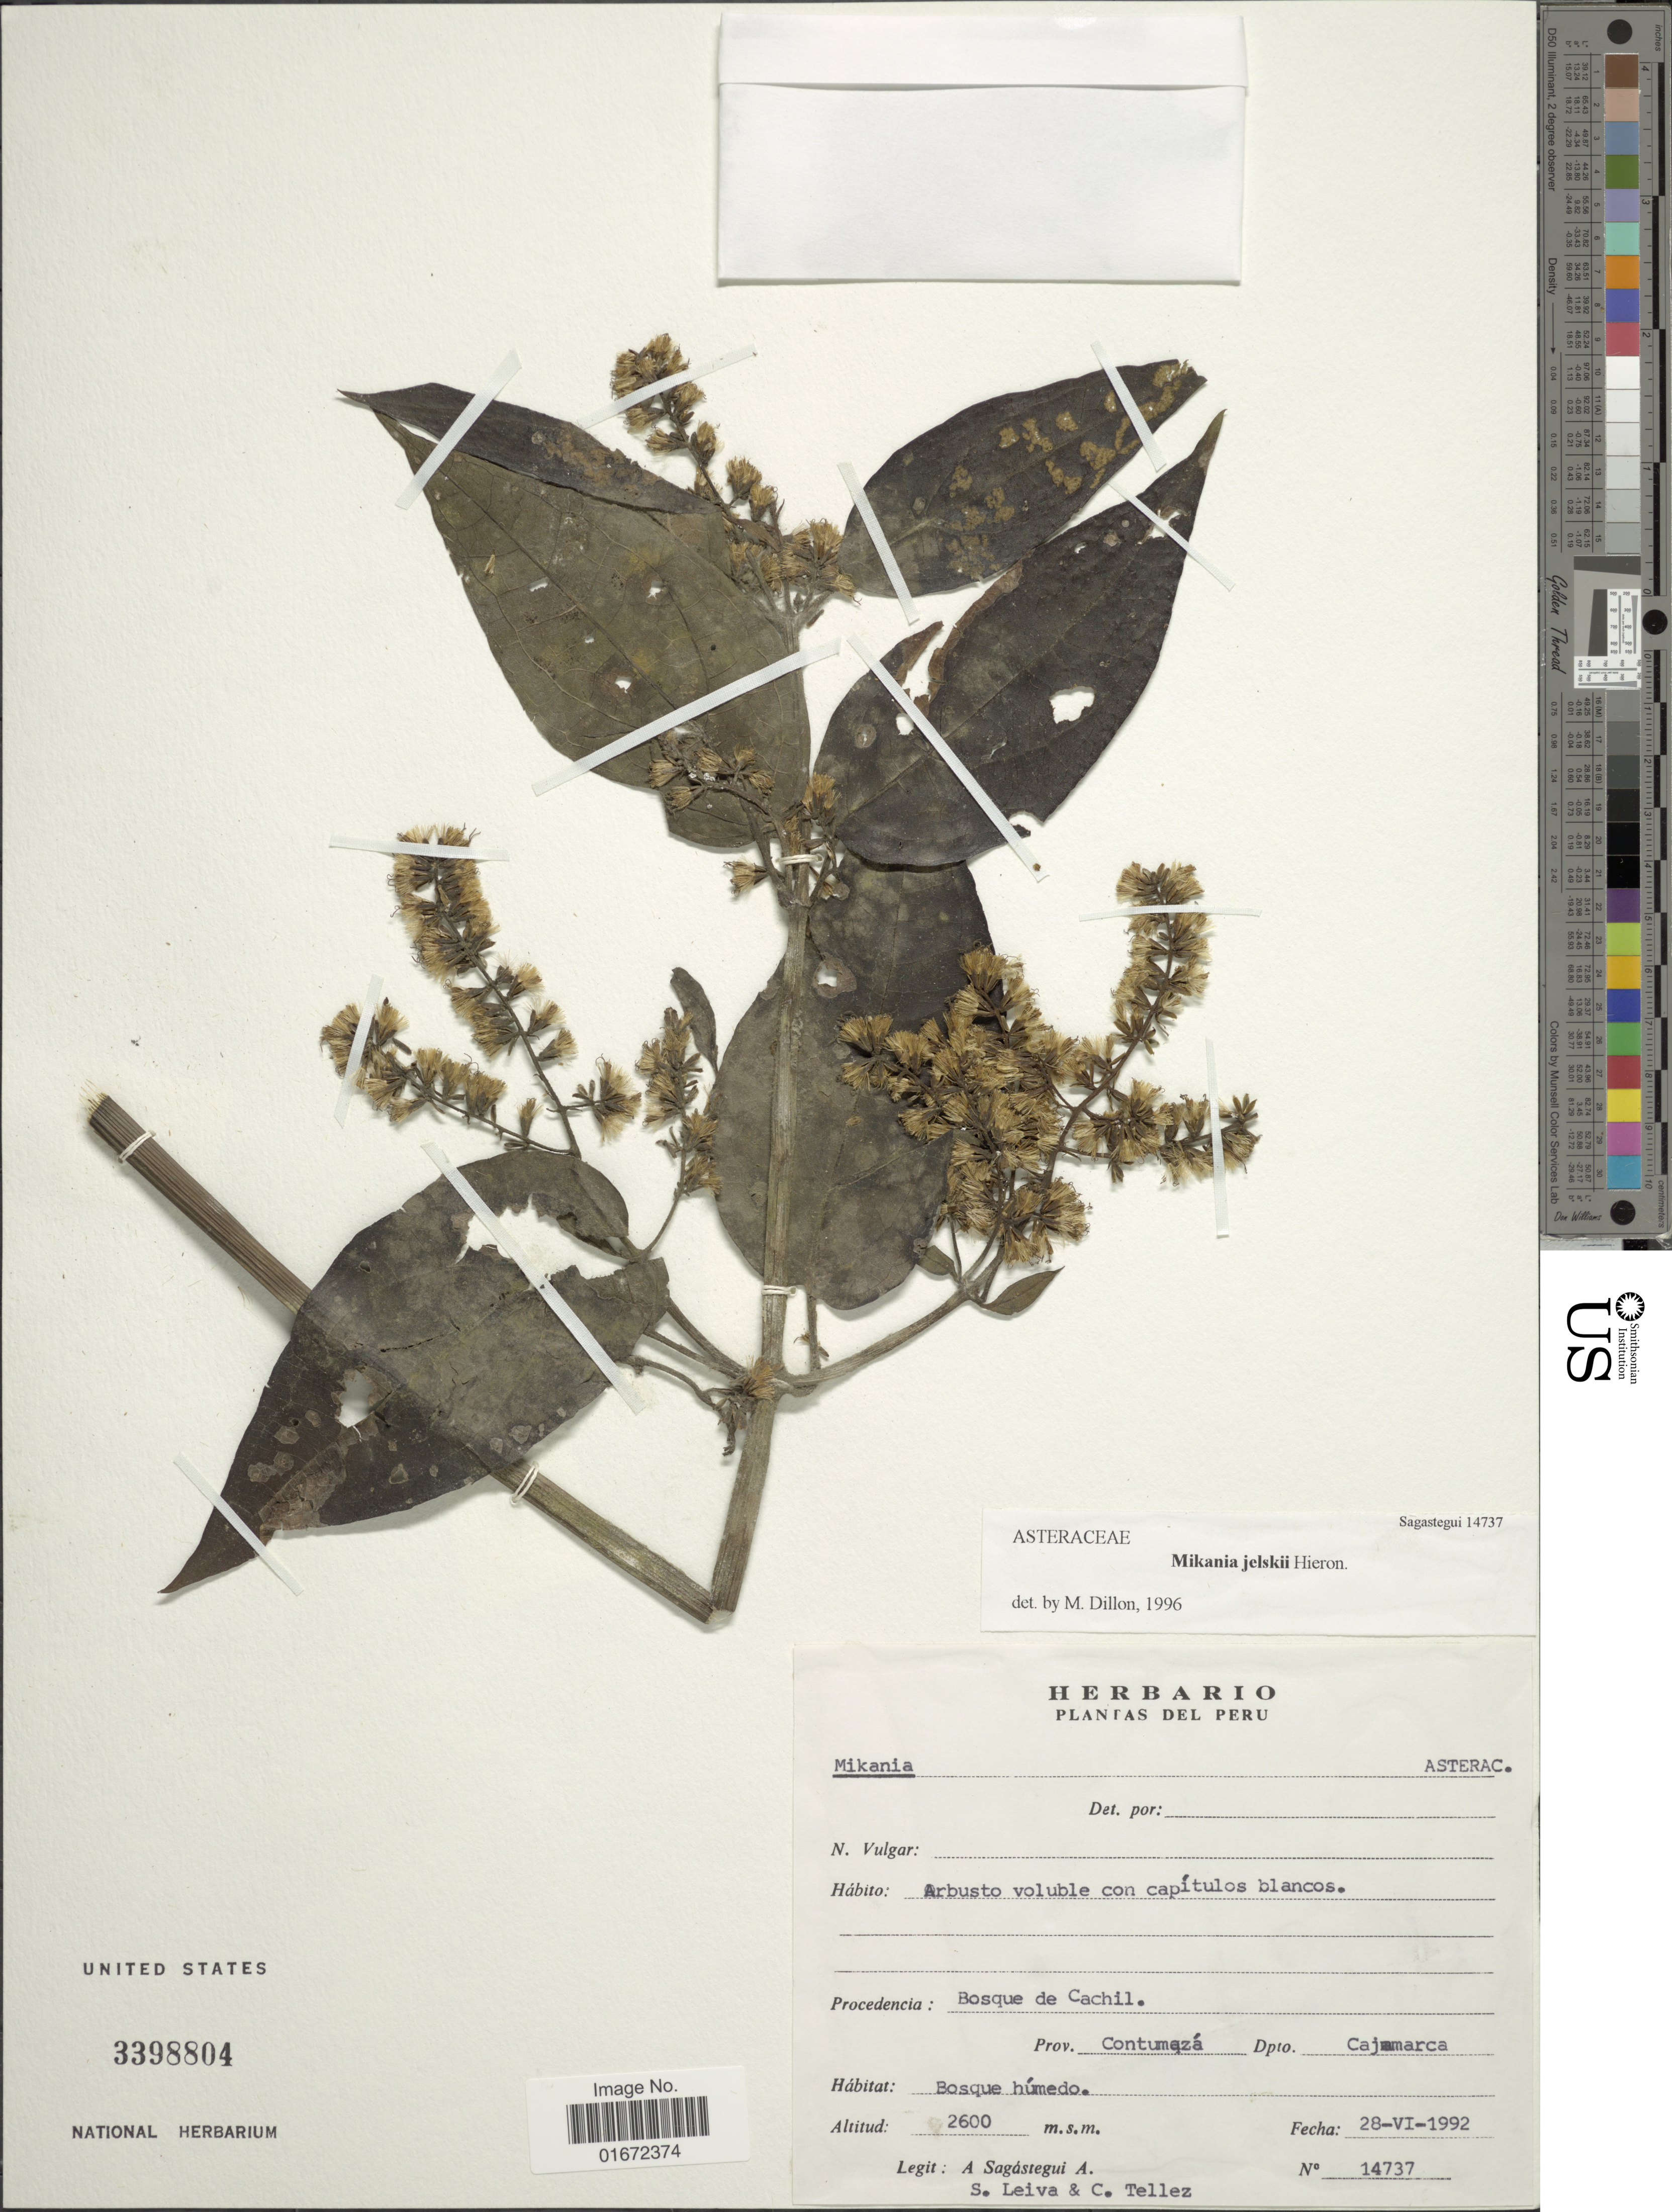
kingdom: Plantae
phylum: Tracheophyta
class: Magnoliopsida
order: Asterales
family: Asteraceae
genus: Mikania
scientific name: Mikania jelskii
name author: Hieron.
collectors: A. Sagástegui A., S. Leiva & C. Téllez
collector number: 14737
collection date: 1992-06-28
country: Peru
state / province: Cajamarca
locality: Bosque de Cachil. Prov. Contumazá. Dpto. Cajamarca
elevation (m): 2600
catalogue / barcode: US 3398804